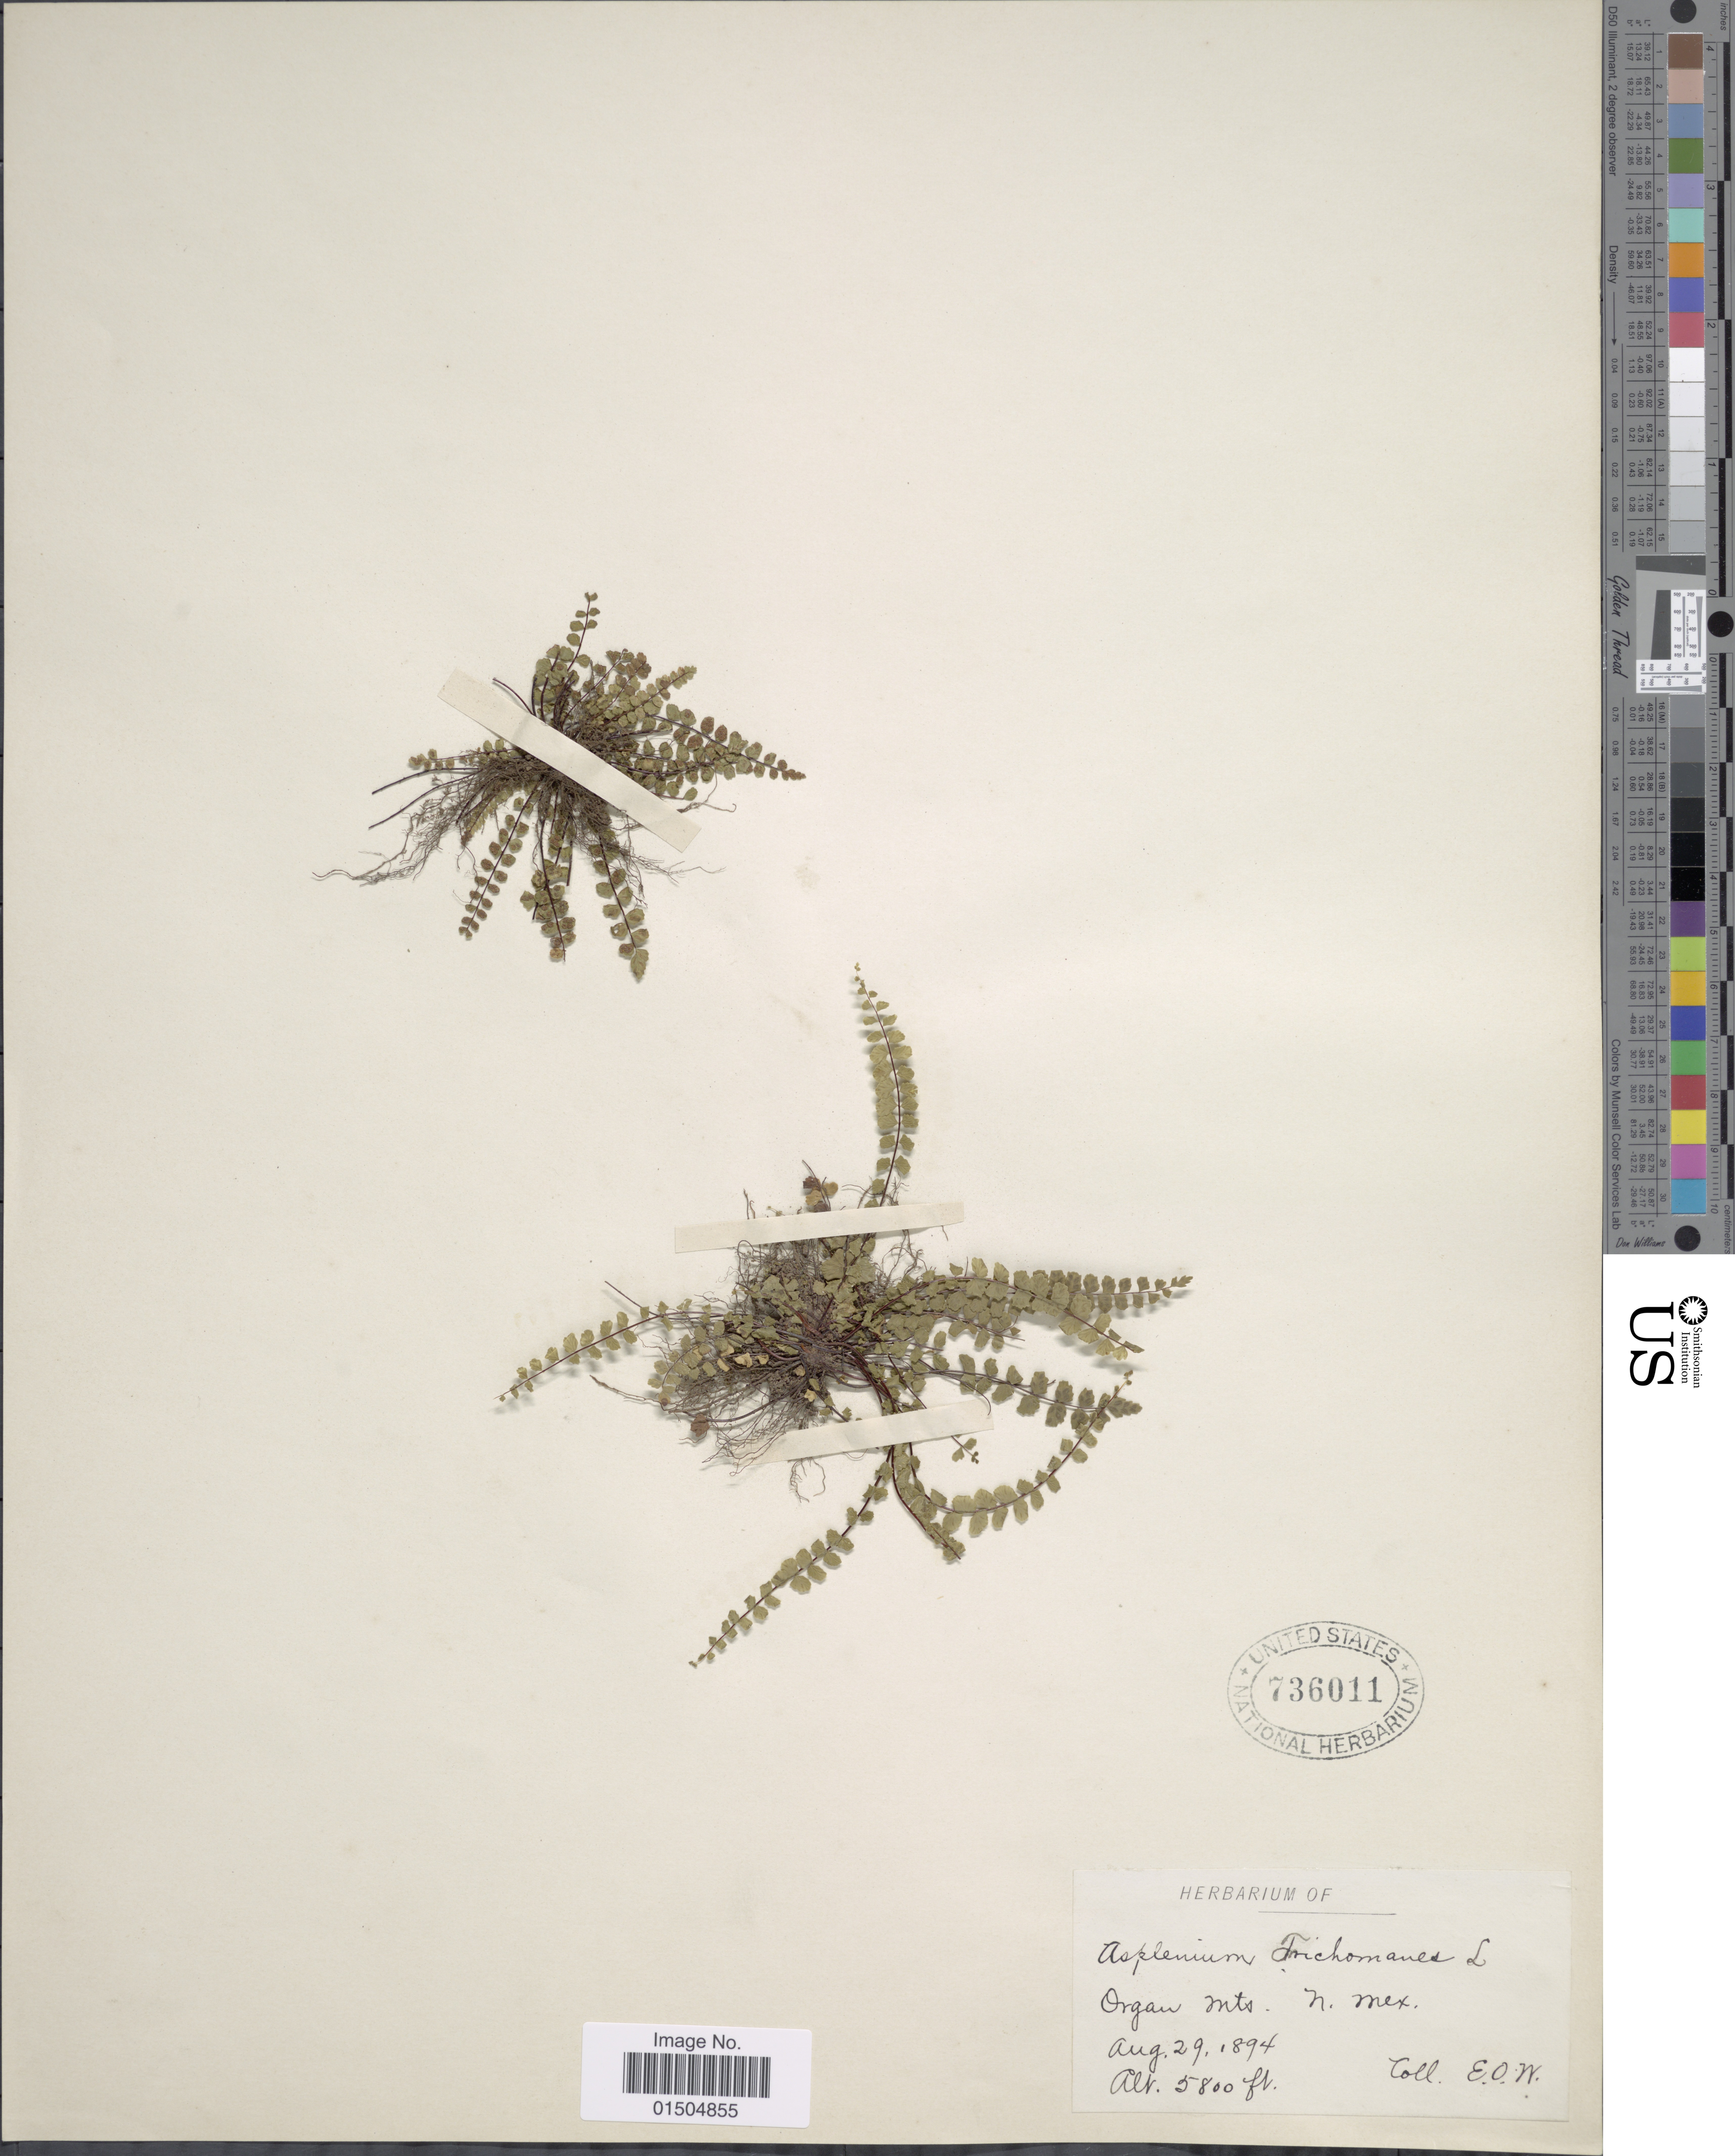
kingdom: Plantae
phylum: Tracheophyta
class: Polypodiopsida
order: Polypodiales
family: Aspleniaceae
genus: Asplenium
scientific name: Asplenium trichomanes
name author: L.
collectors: E. O. W.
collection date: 1894-08-29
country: United States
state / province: New Mexico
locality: Organ Mts.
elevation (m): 1768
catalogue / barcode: US 736011